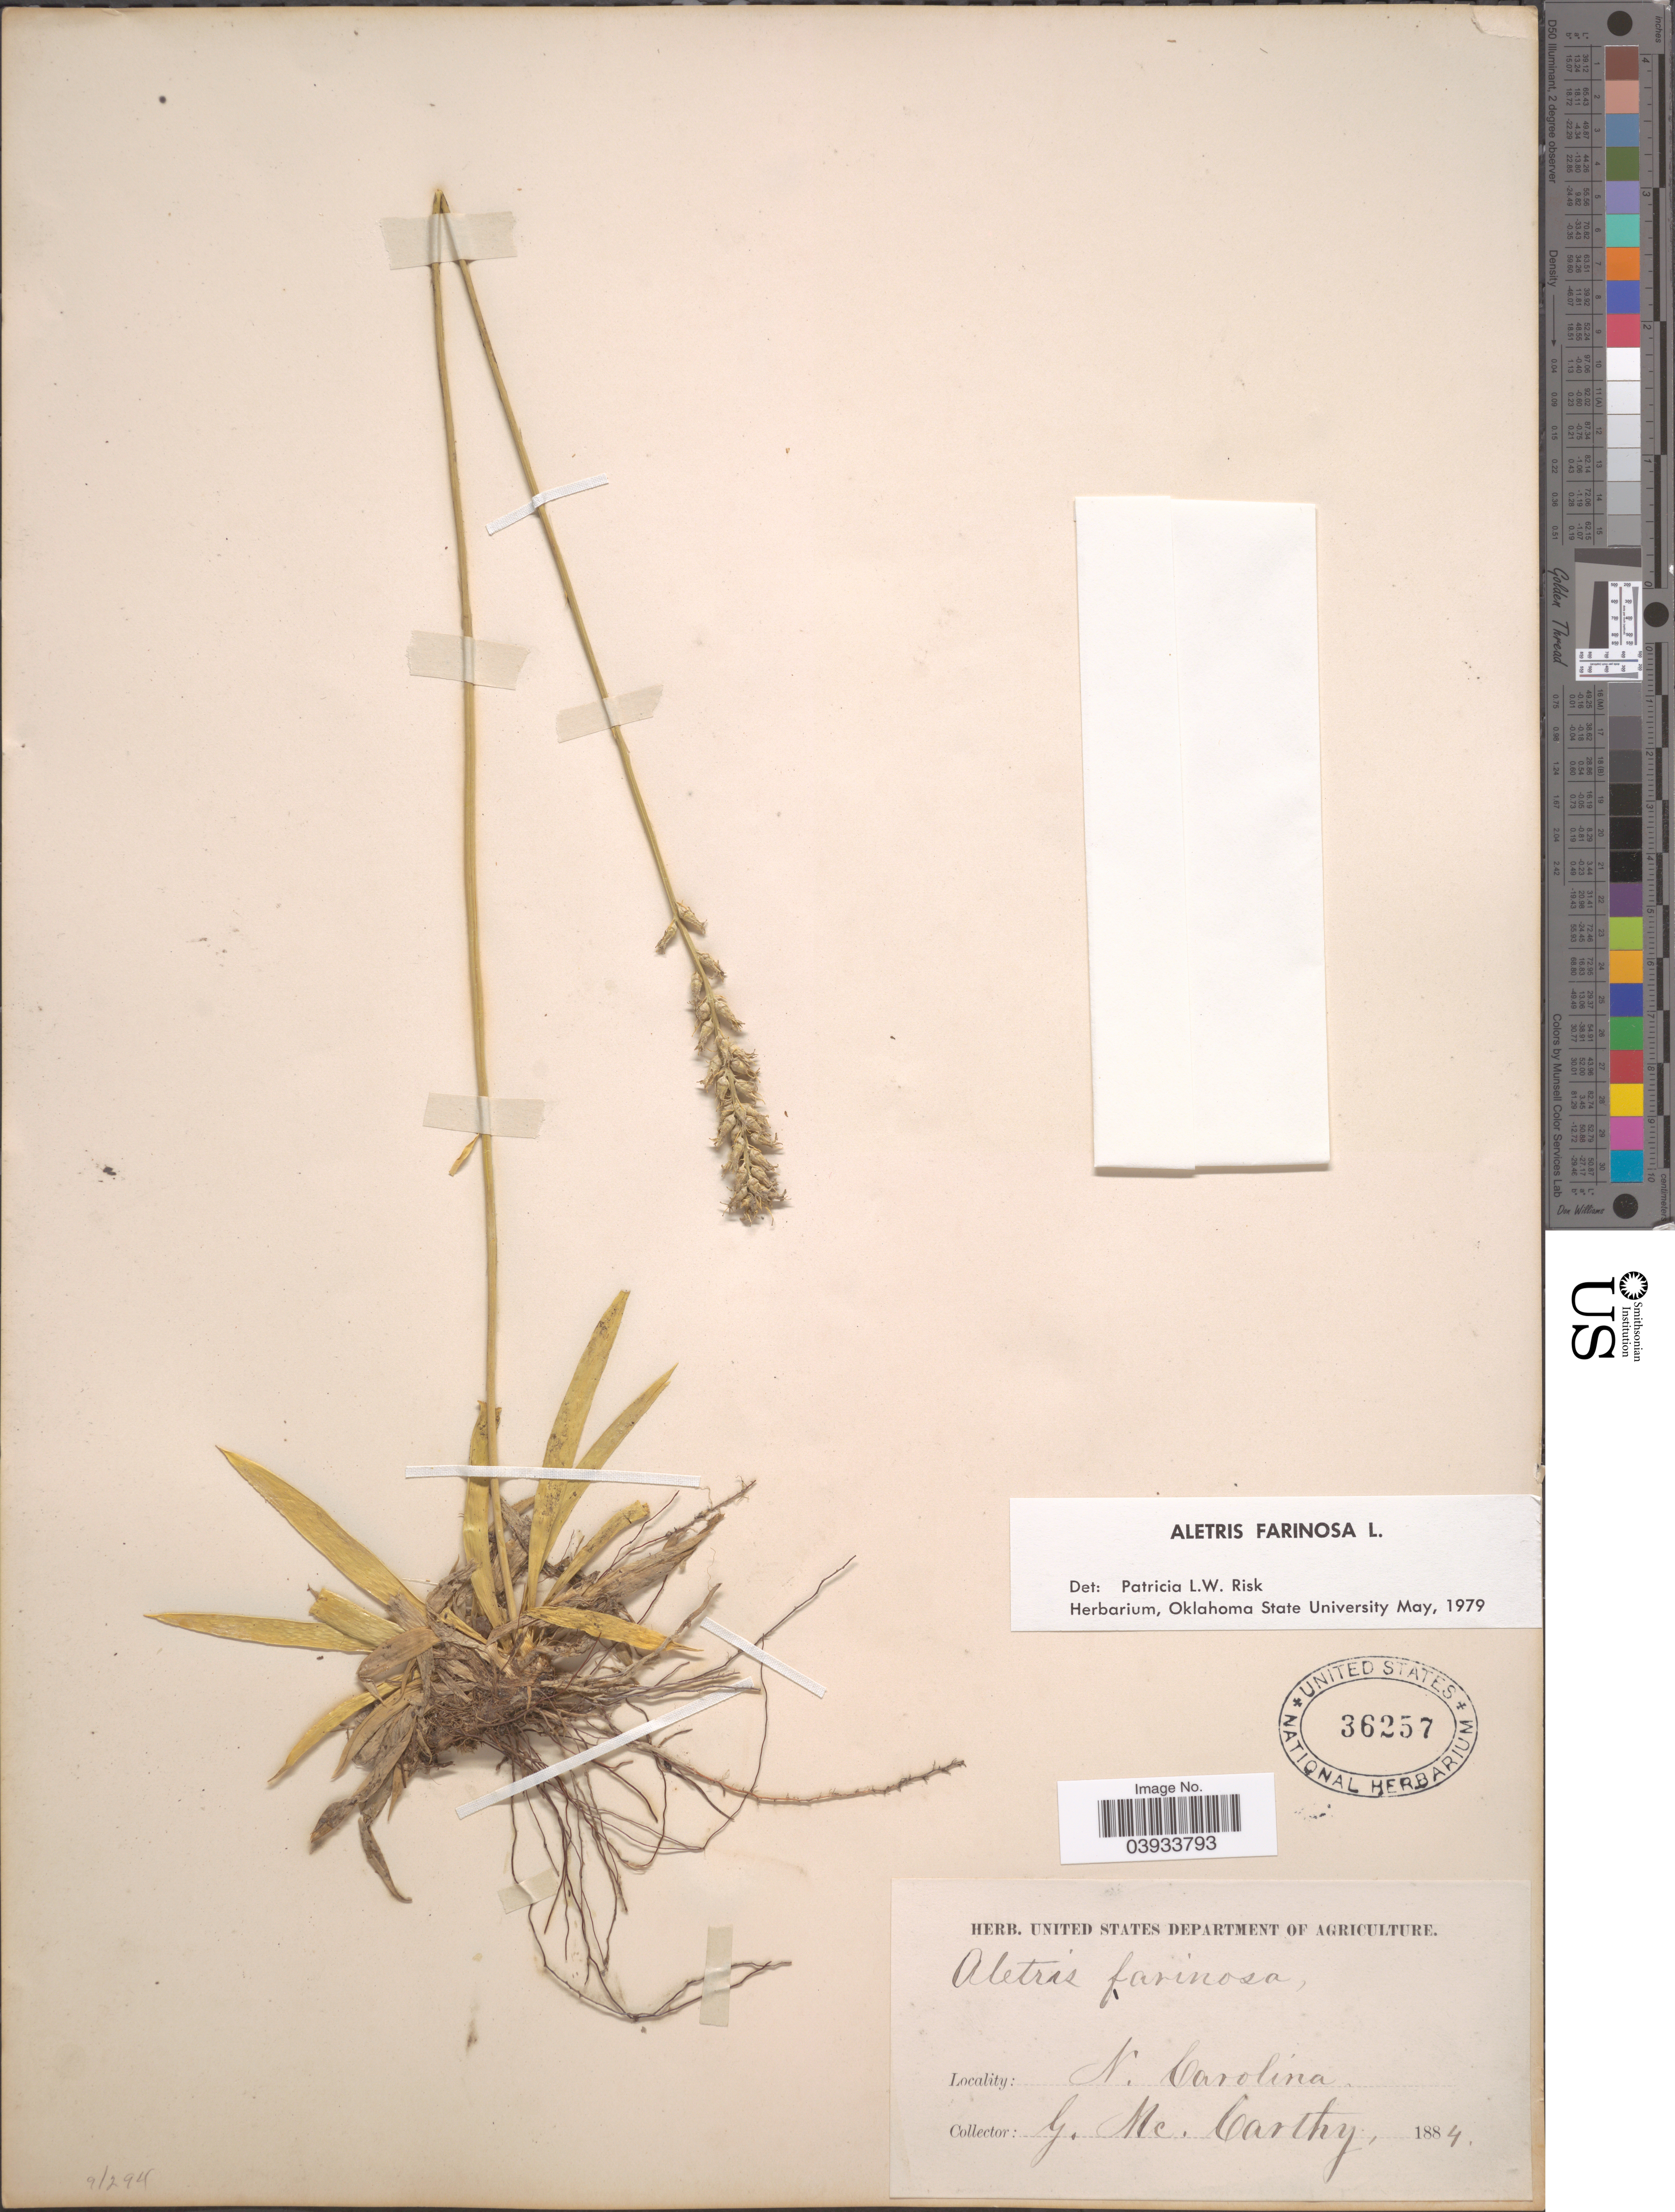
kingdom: Plantae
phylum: Tracheophyta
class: Liliopsida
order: Dioscoreales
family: Nartheciaceae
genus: Aletris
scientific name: Aletris farinosa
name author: L.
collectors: G. McCarthy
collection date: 1884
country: United States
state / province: North Carolina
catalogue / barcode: US 36257